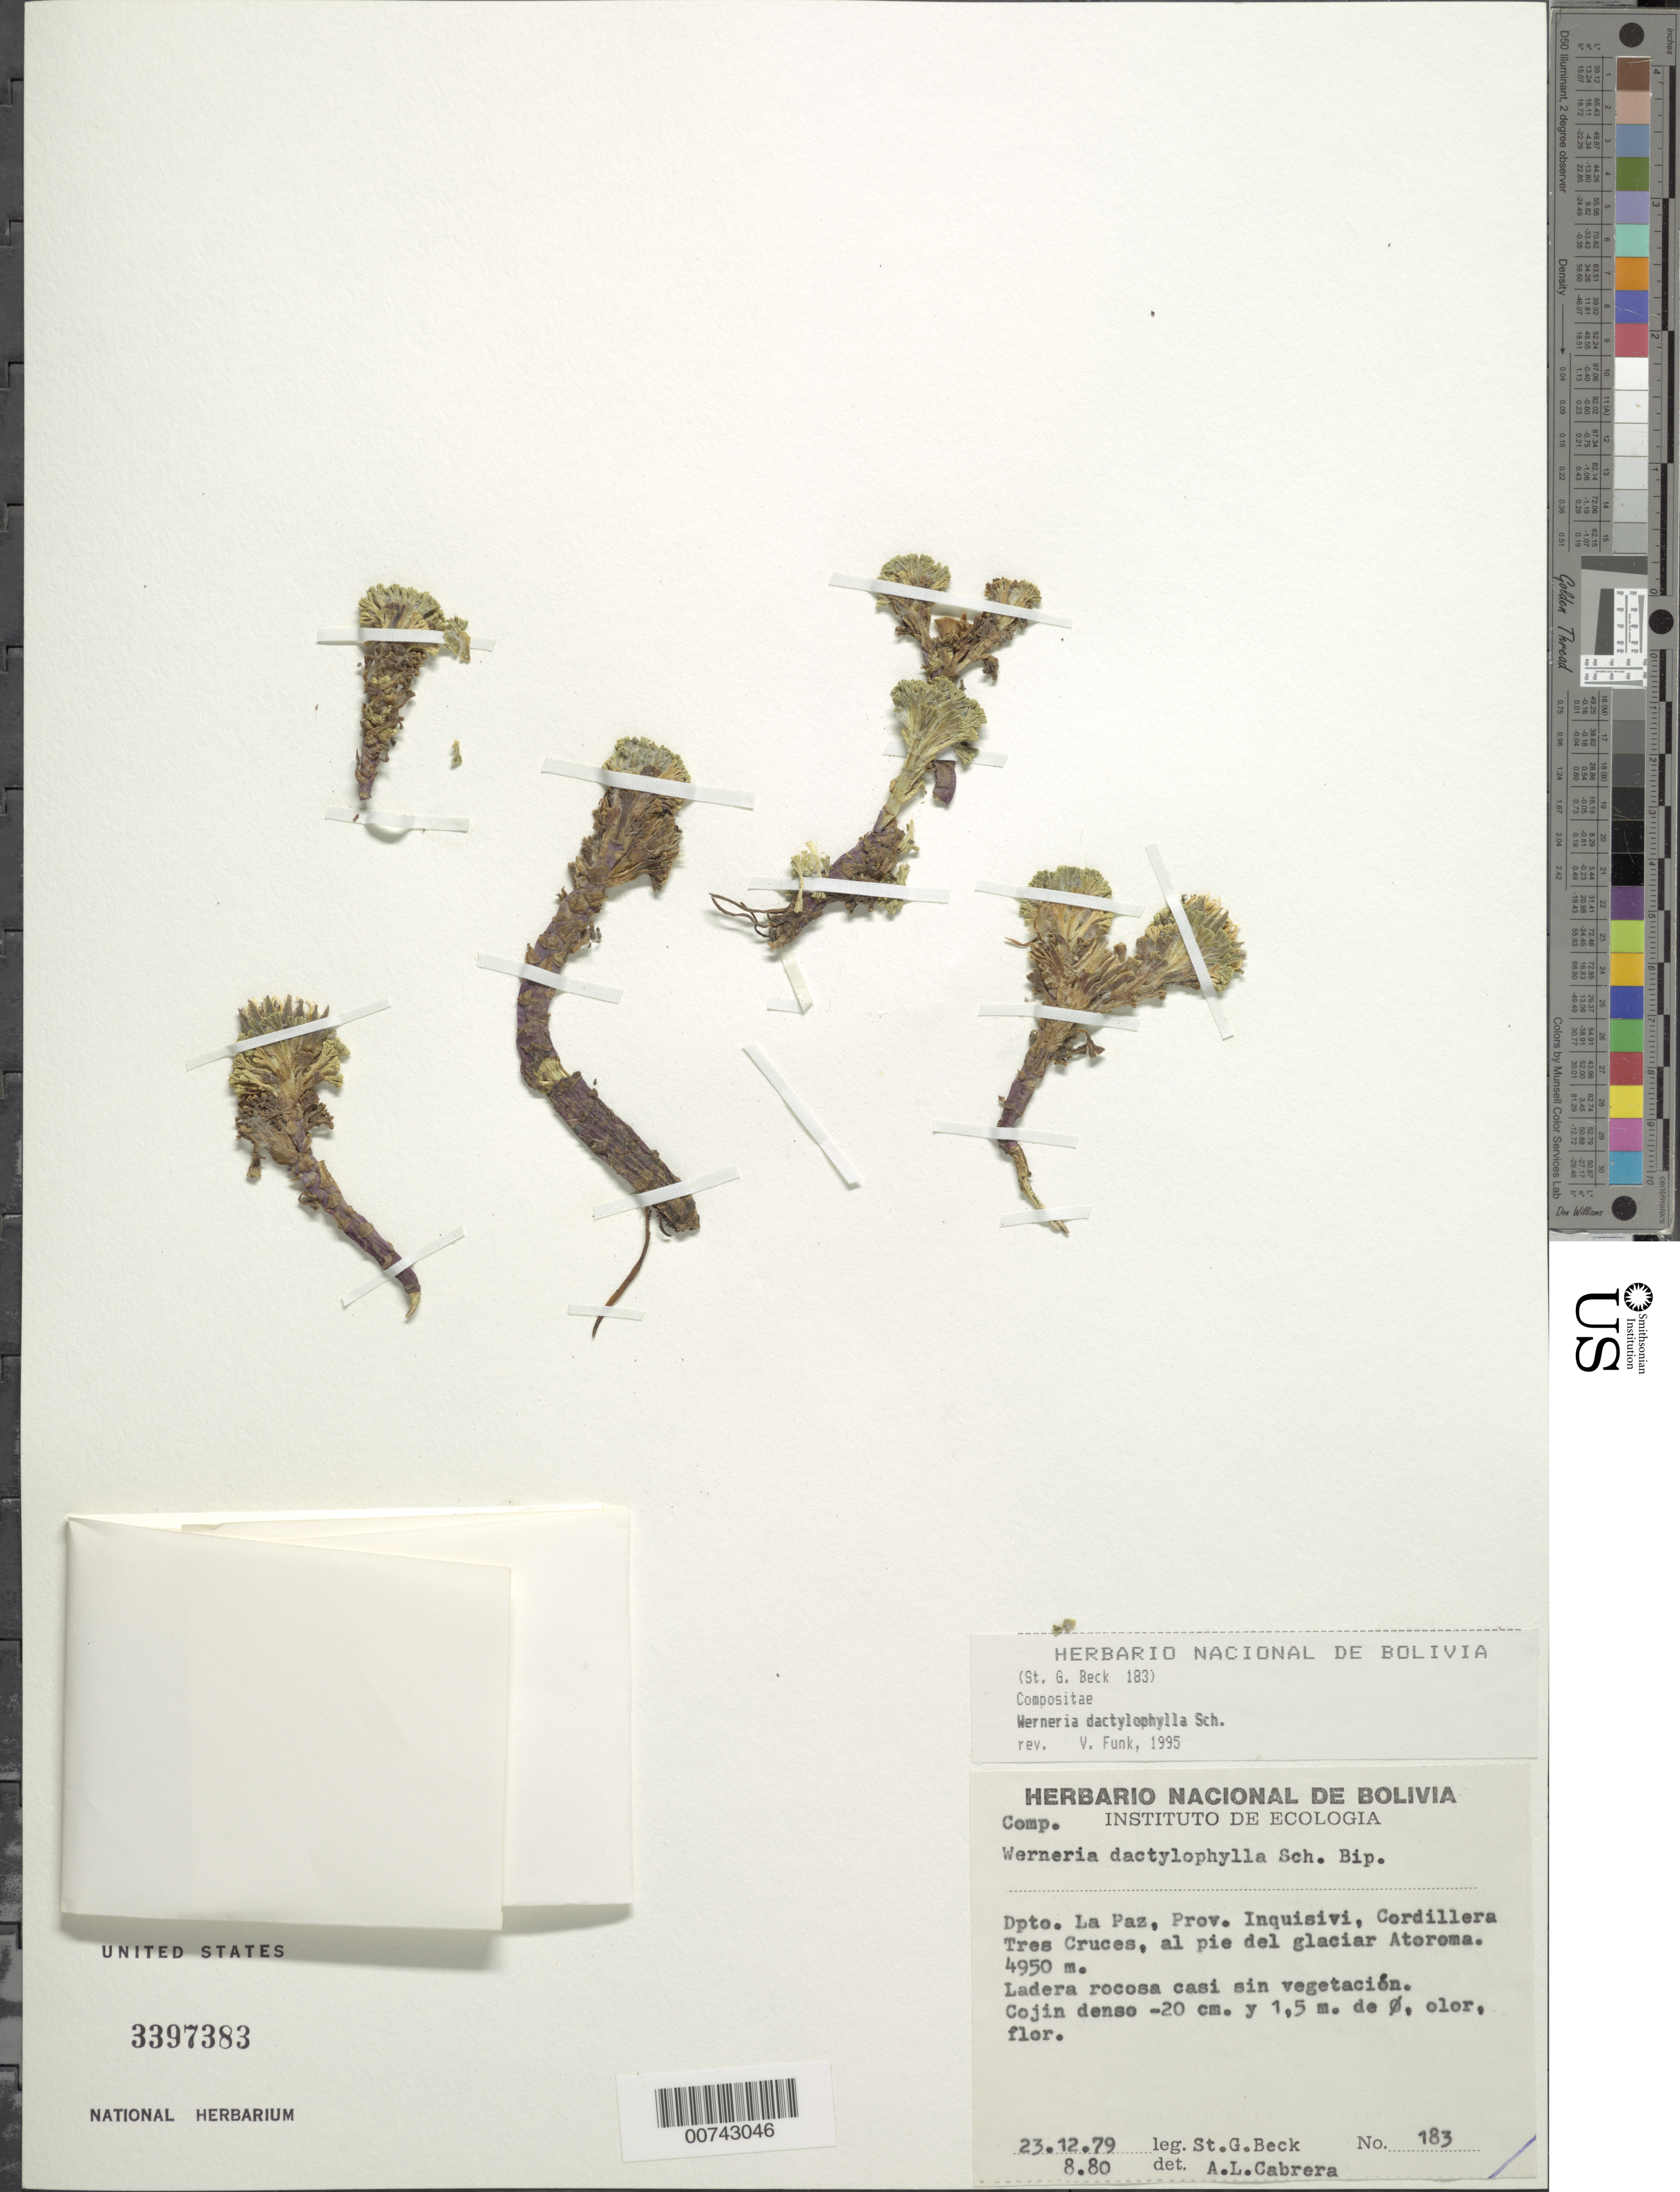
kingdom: Plantae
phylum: Tracheophyta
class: Magnoliopsida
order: Asterales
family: Asteraceae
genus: Werneria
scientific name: Werneria dactylophylla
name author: Sch. Bip.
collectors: S. G. Beck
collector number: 183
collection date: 1979-12-23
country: Bolivia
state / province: La Paz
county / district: Inquisivi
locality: Cordillera Tres Cruces, al pie del glaciar Atoroma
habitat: Ladera rocosa casi sin vegetacion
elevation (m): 4950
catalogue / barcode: US 3397383